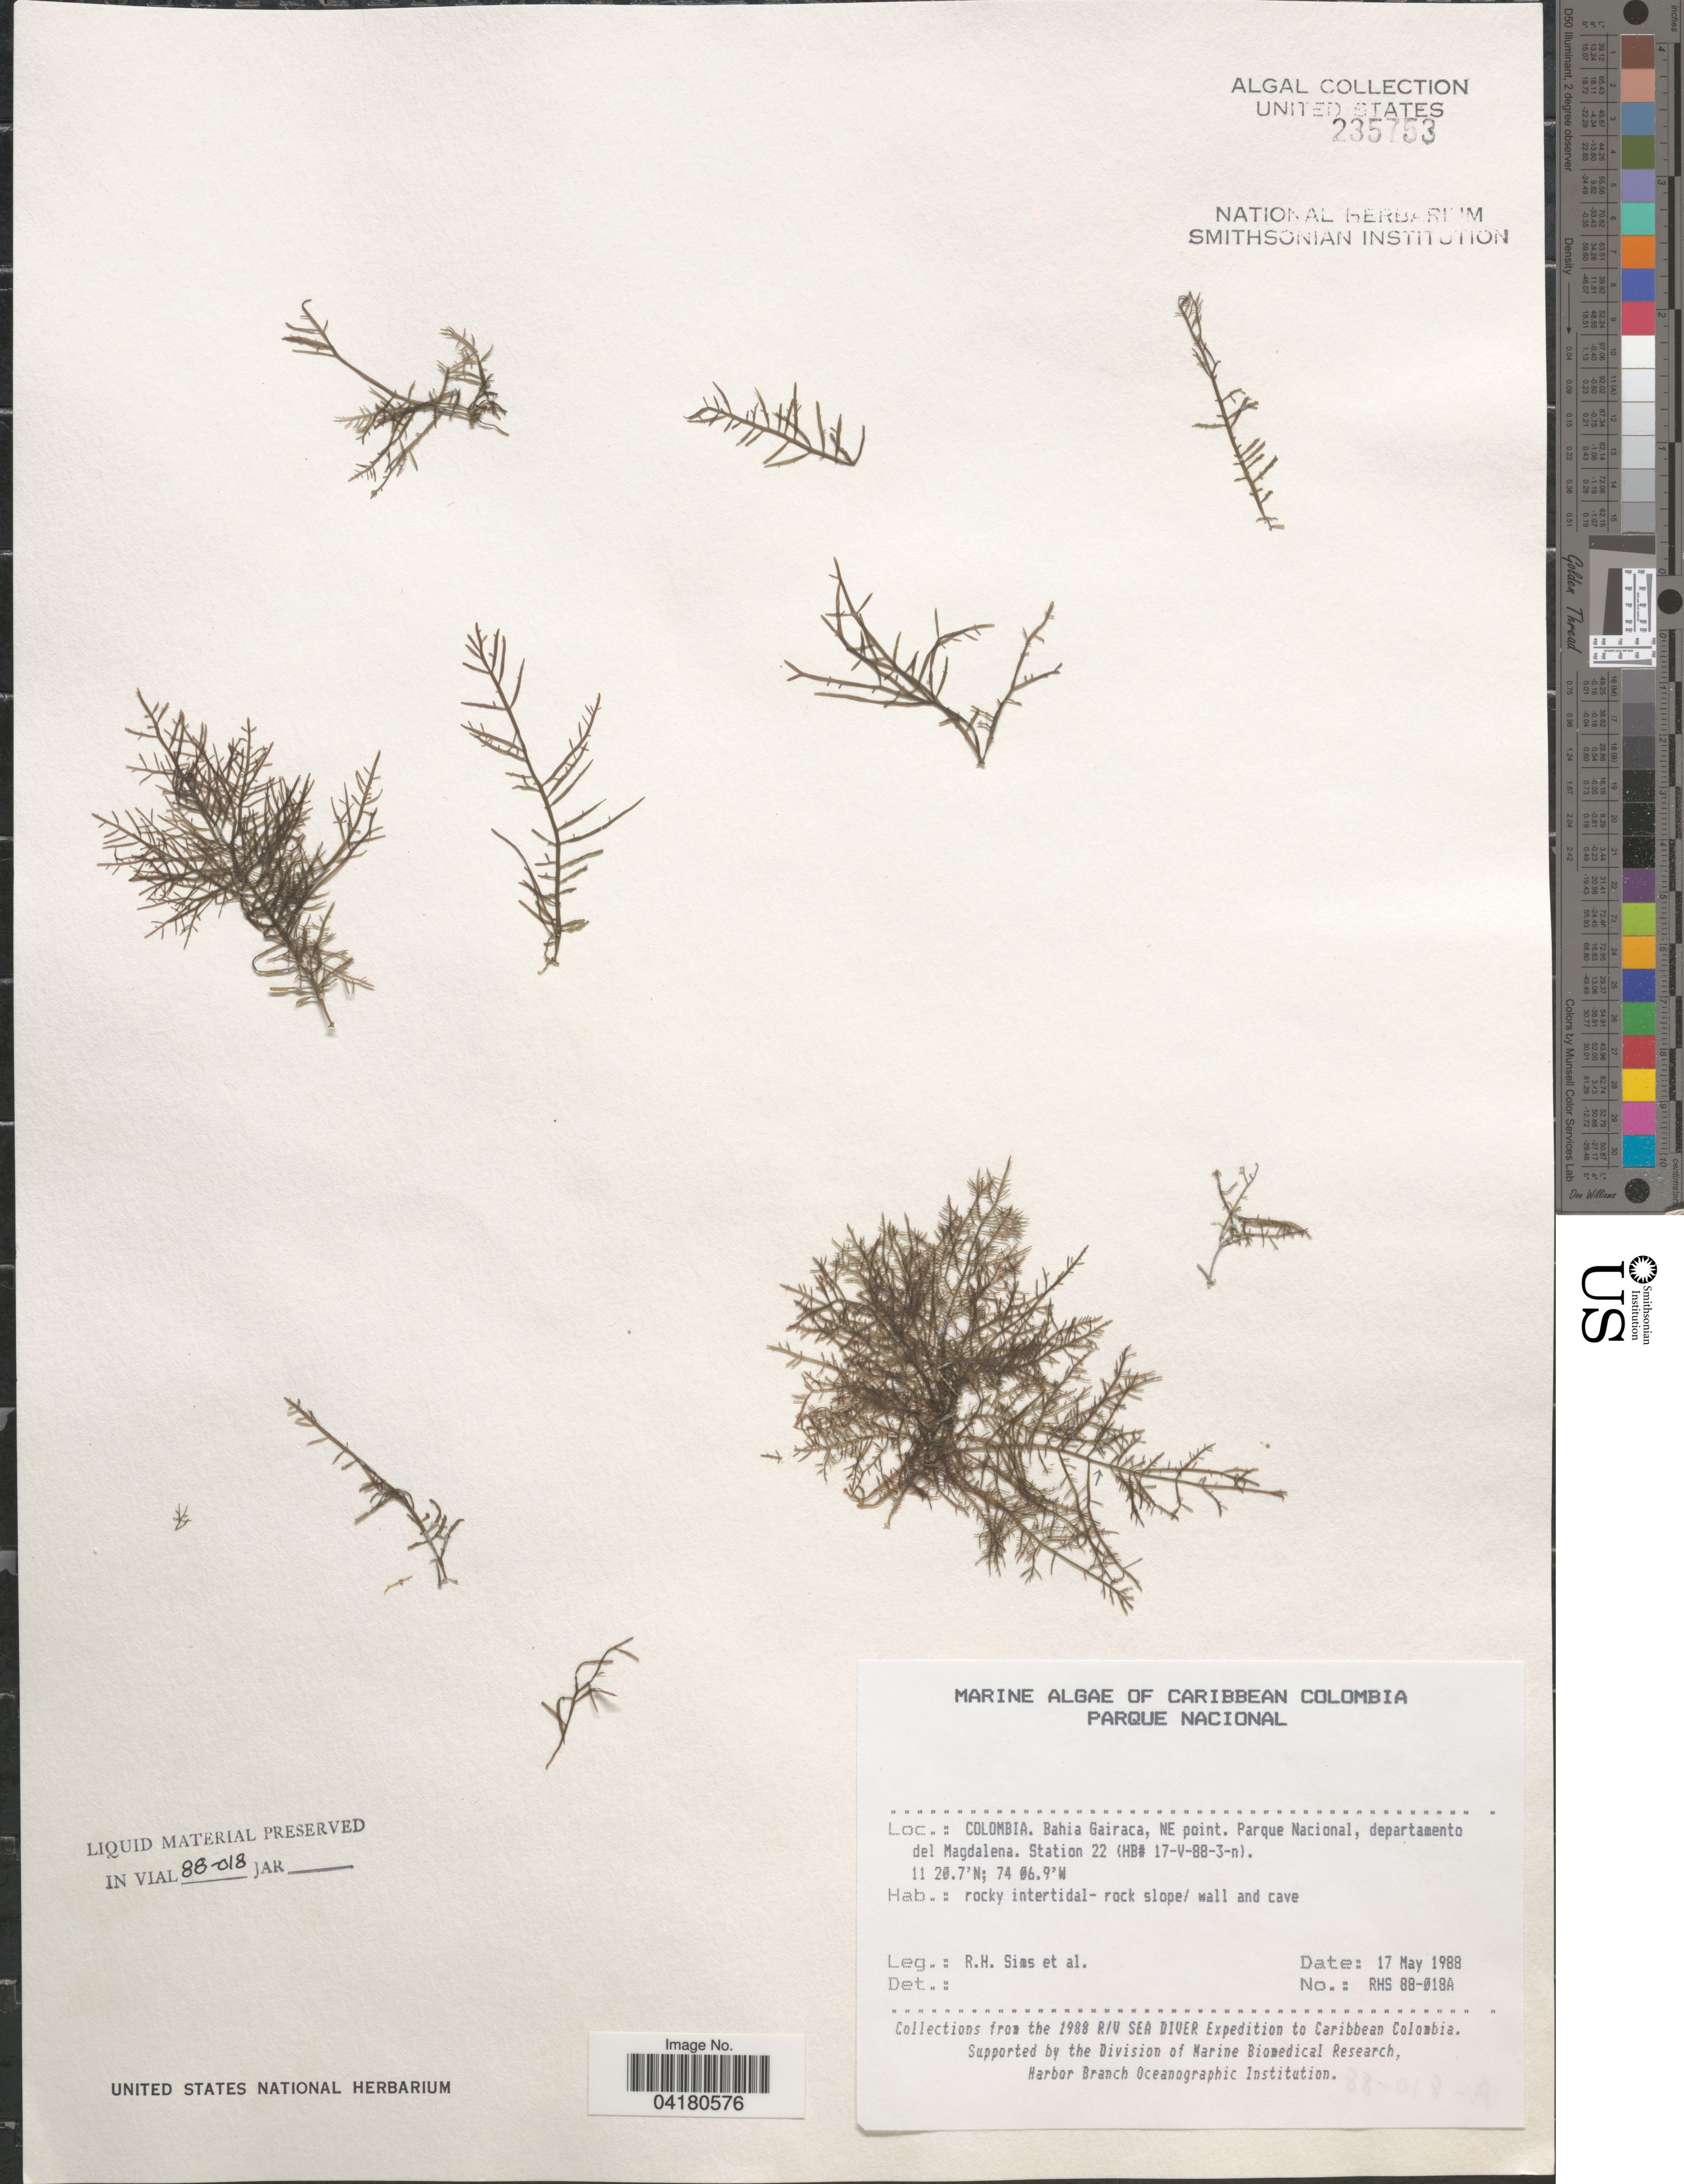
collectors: R. Sims & et al.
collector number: RHS 88-018A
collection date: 1988-05-17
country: Colombia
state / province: Magdalena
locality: Caribbean Colombia Parque Nacional. Bahia Gairaca, NE point. Parque Nacional, departamento del Magdalena. Station 22 (HB# 17-V-88-3-n). The 1988 R/V Sea Diver Expedition to Caribbean Colombia.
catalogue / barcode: US 235753